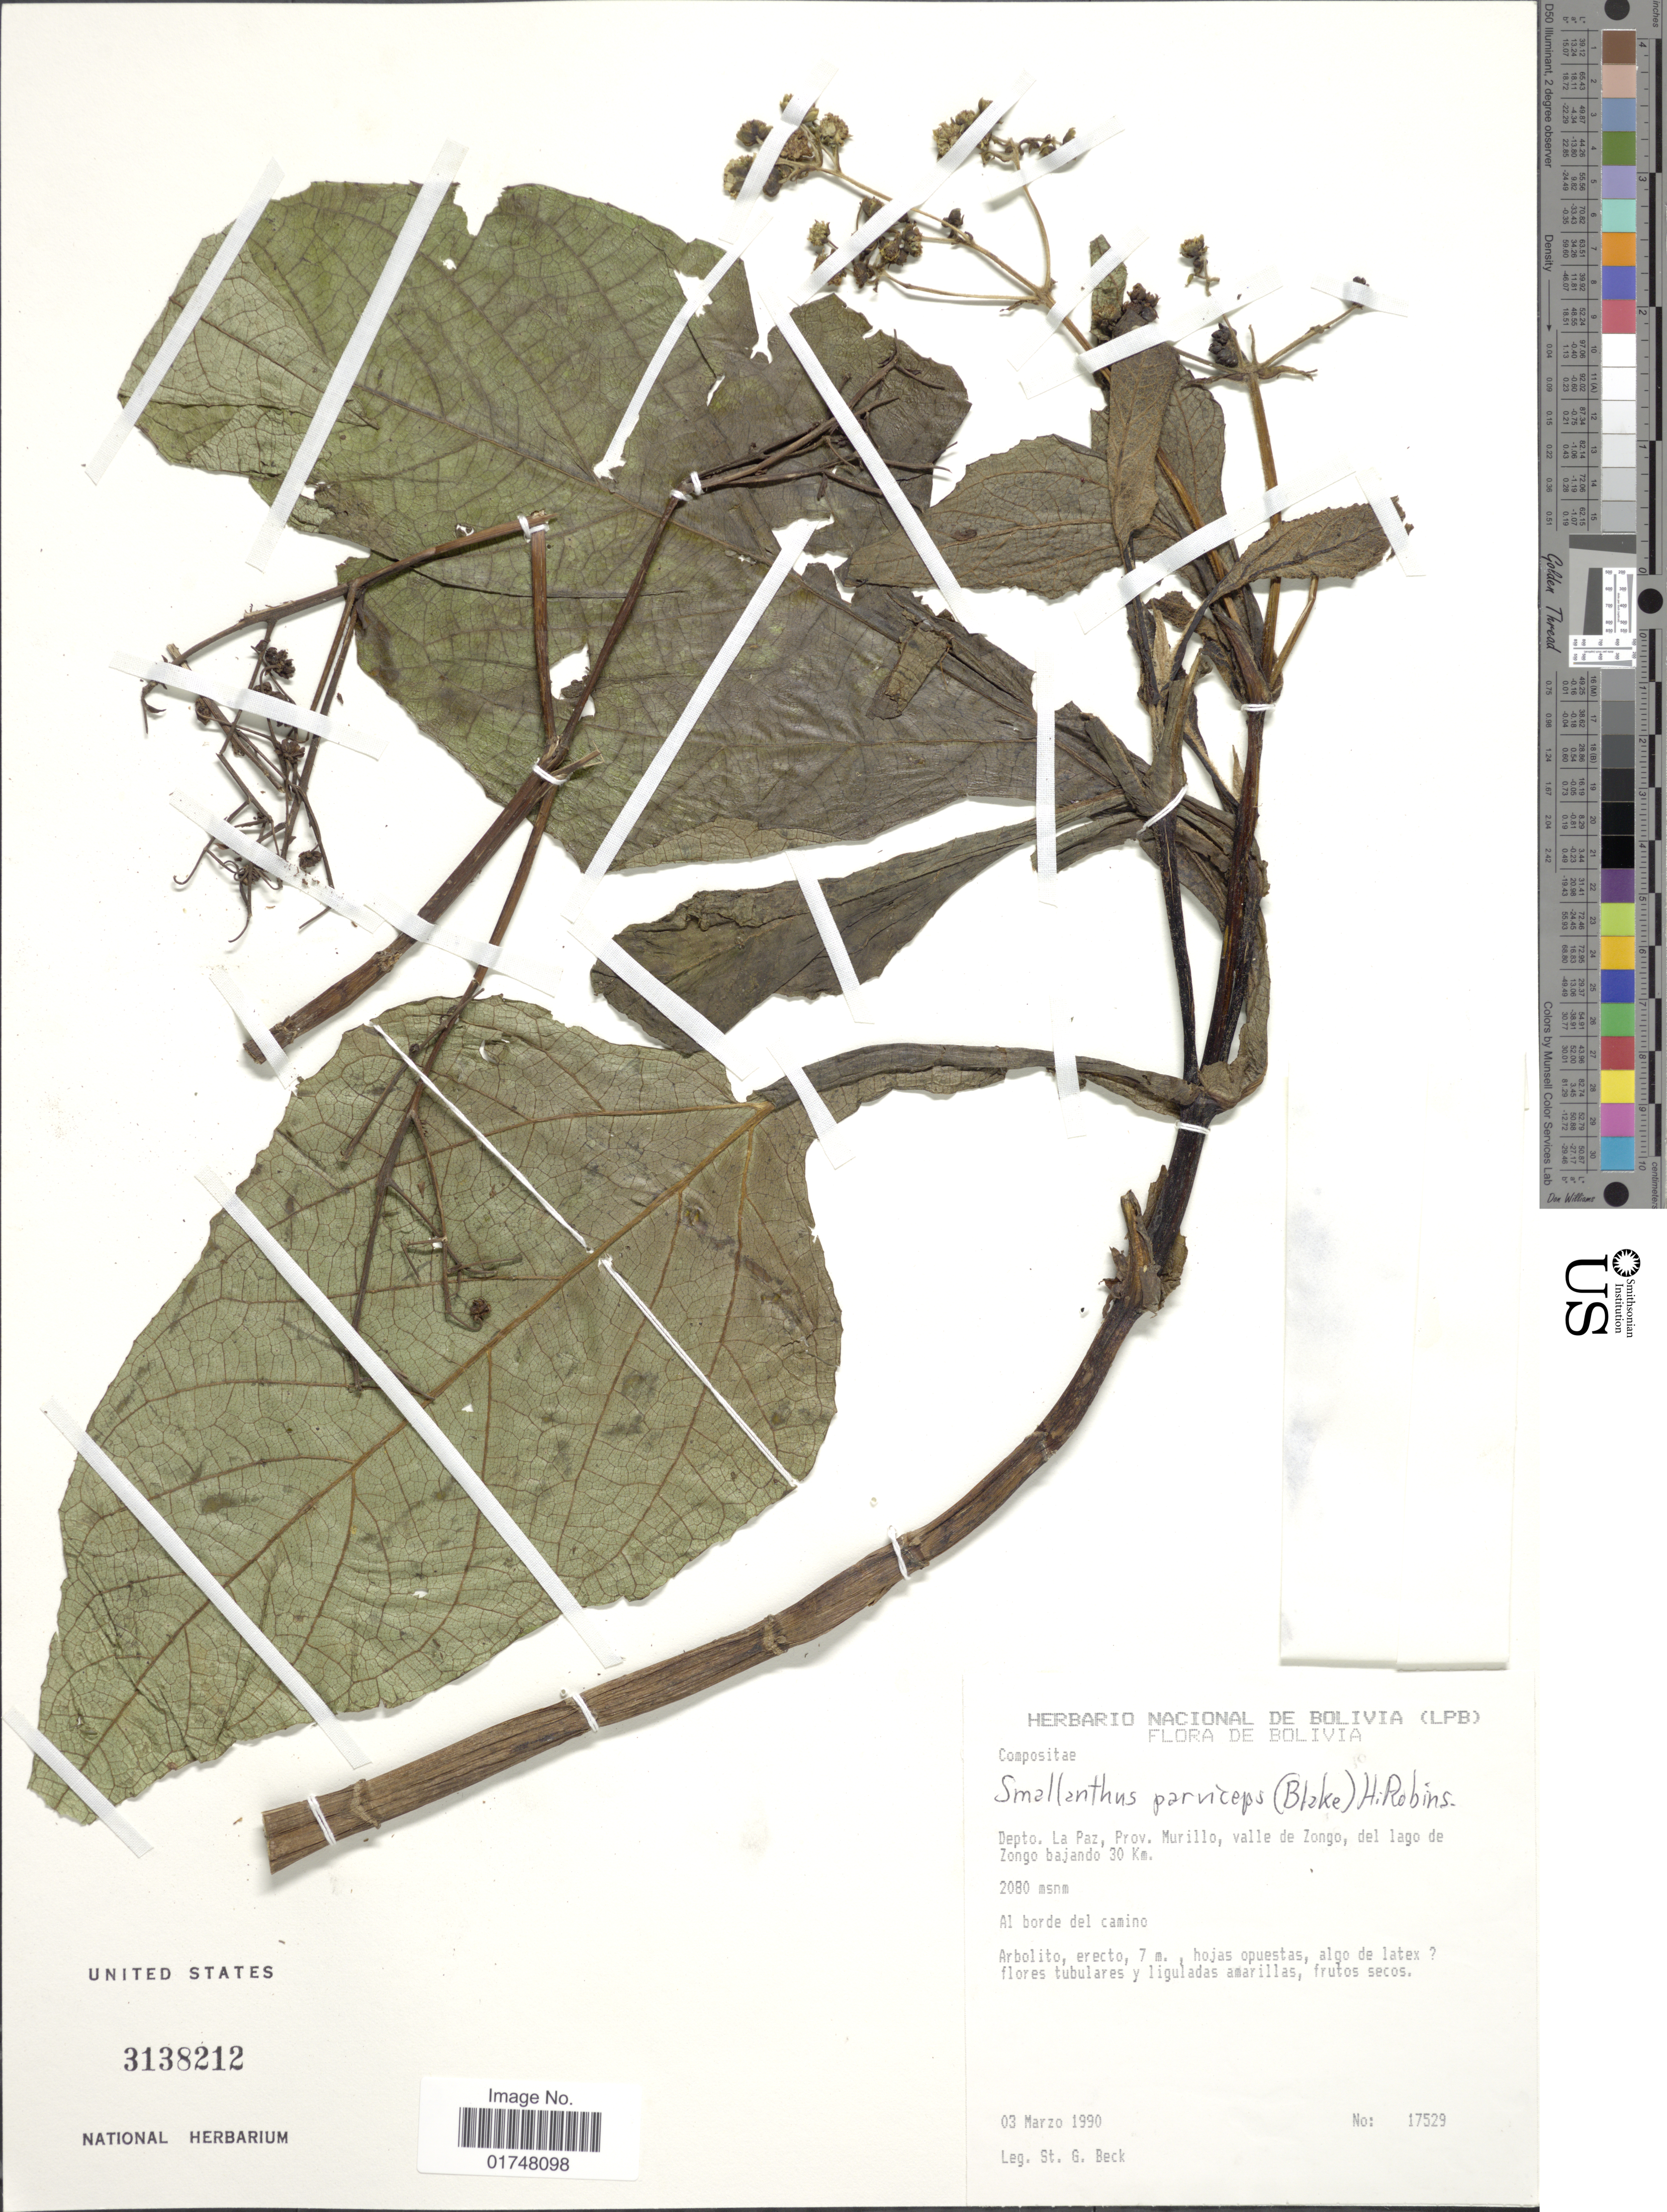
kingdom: Plantae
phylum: Tracheophyta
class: Magnoliopsida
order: Asterales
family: Asteraceae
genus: Smallanthus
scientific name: Smallanthus parviceps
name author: (S.F. Blake) H. Rob.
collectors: S. G. Beck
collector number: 17529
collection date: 1990-03-03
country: Bolivia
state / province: La Paz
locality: Prov. Murillo, Valle de Zongo, del lago de Zongo bajando 30 km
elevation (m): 2080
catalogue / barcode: US 3138212